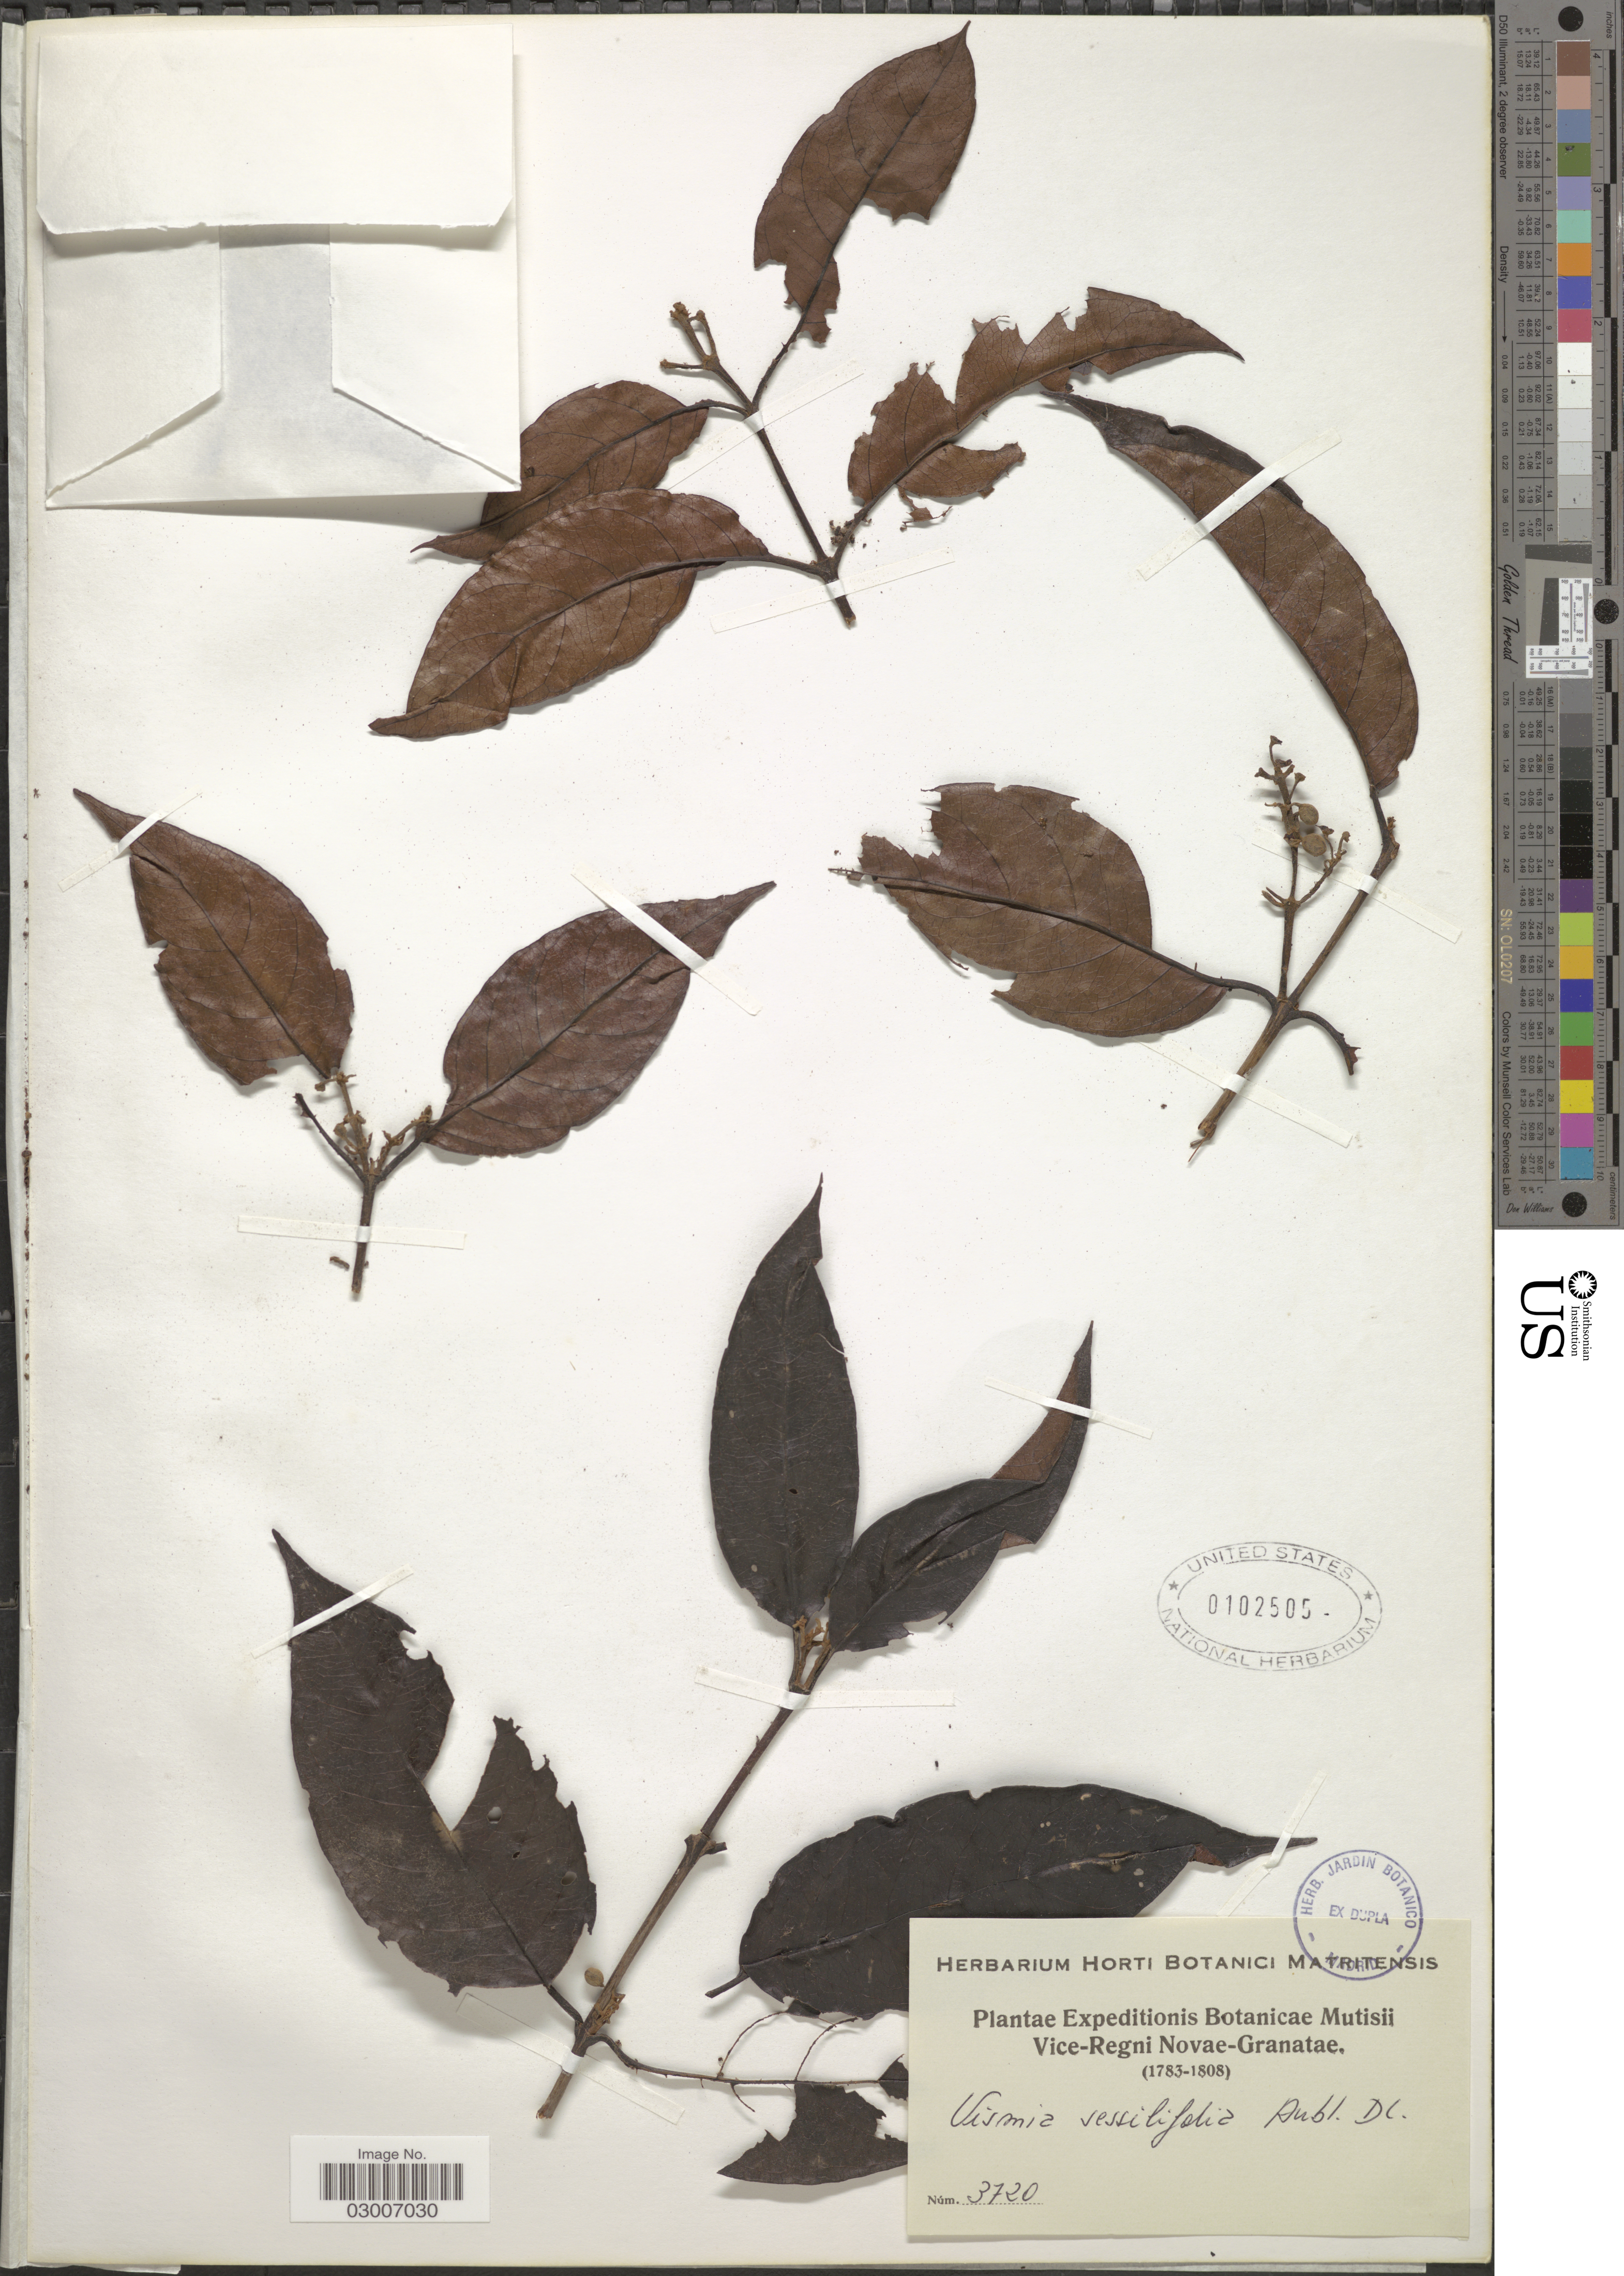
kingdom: Plantae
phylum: Tracheophyta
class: Magnoliopsida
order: Malpighiales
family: Hypericaceae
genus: Vismia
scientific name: Vismia sessilifolia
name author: (Aubl.) Choisy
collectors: ex herb. Horti Botanici Matritensis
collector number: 3720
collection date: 1783/1808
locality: Vice-Regni Novae-Granatae.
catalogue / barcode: US 102505